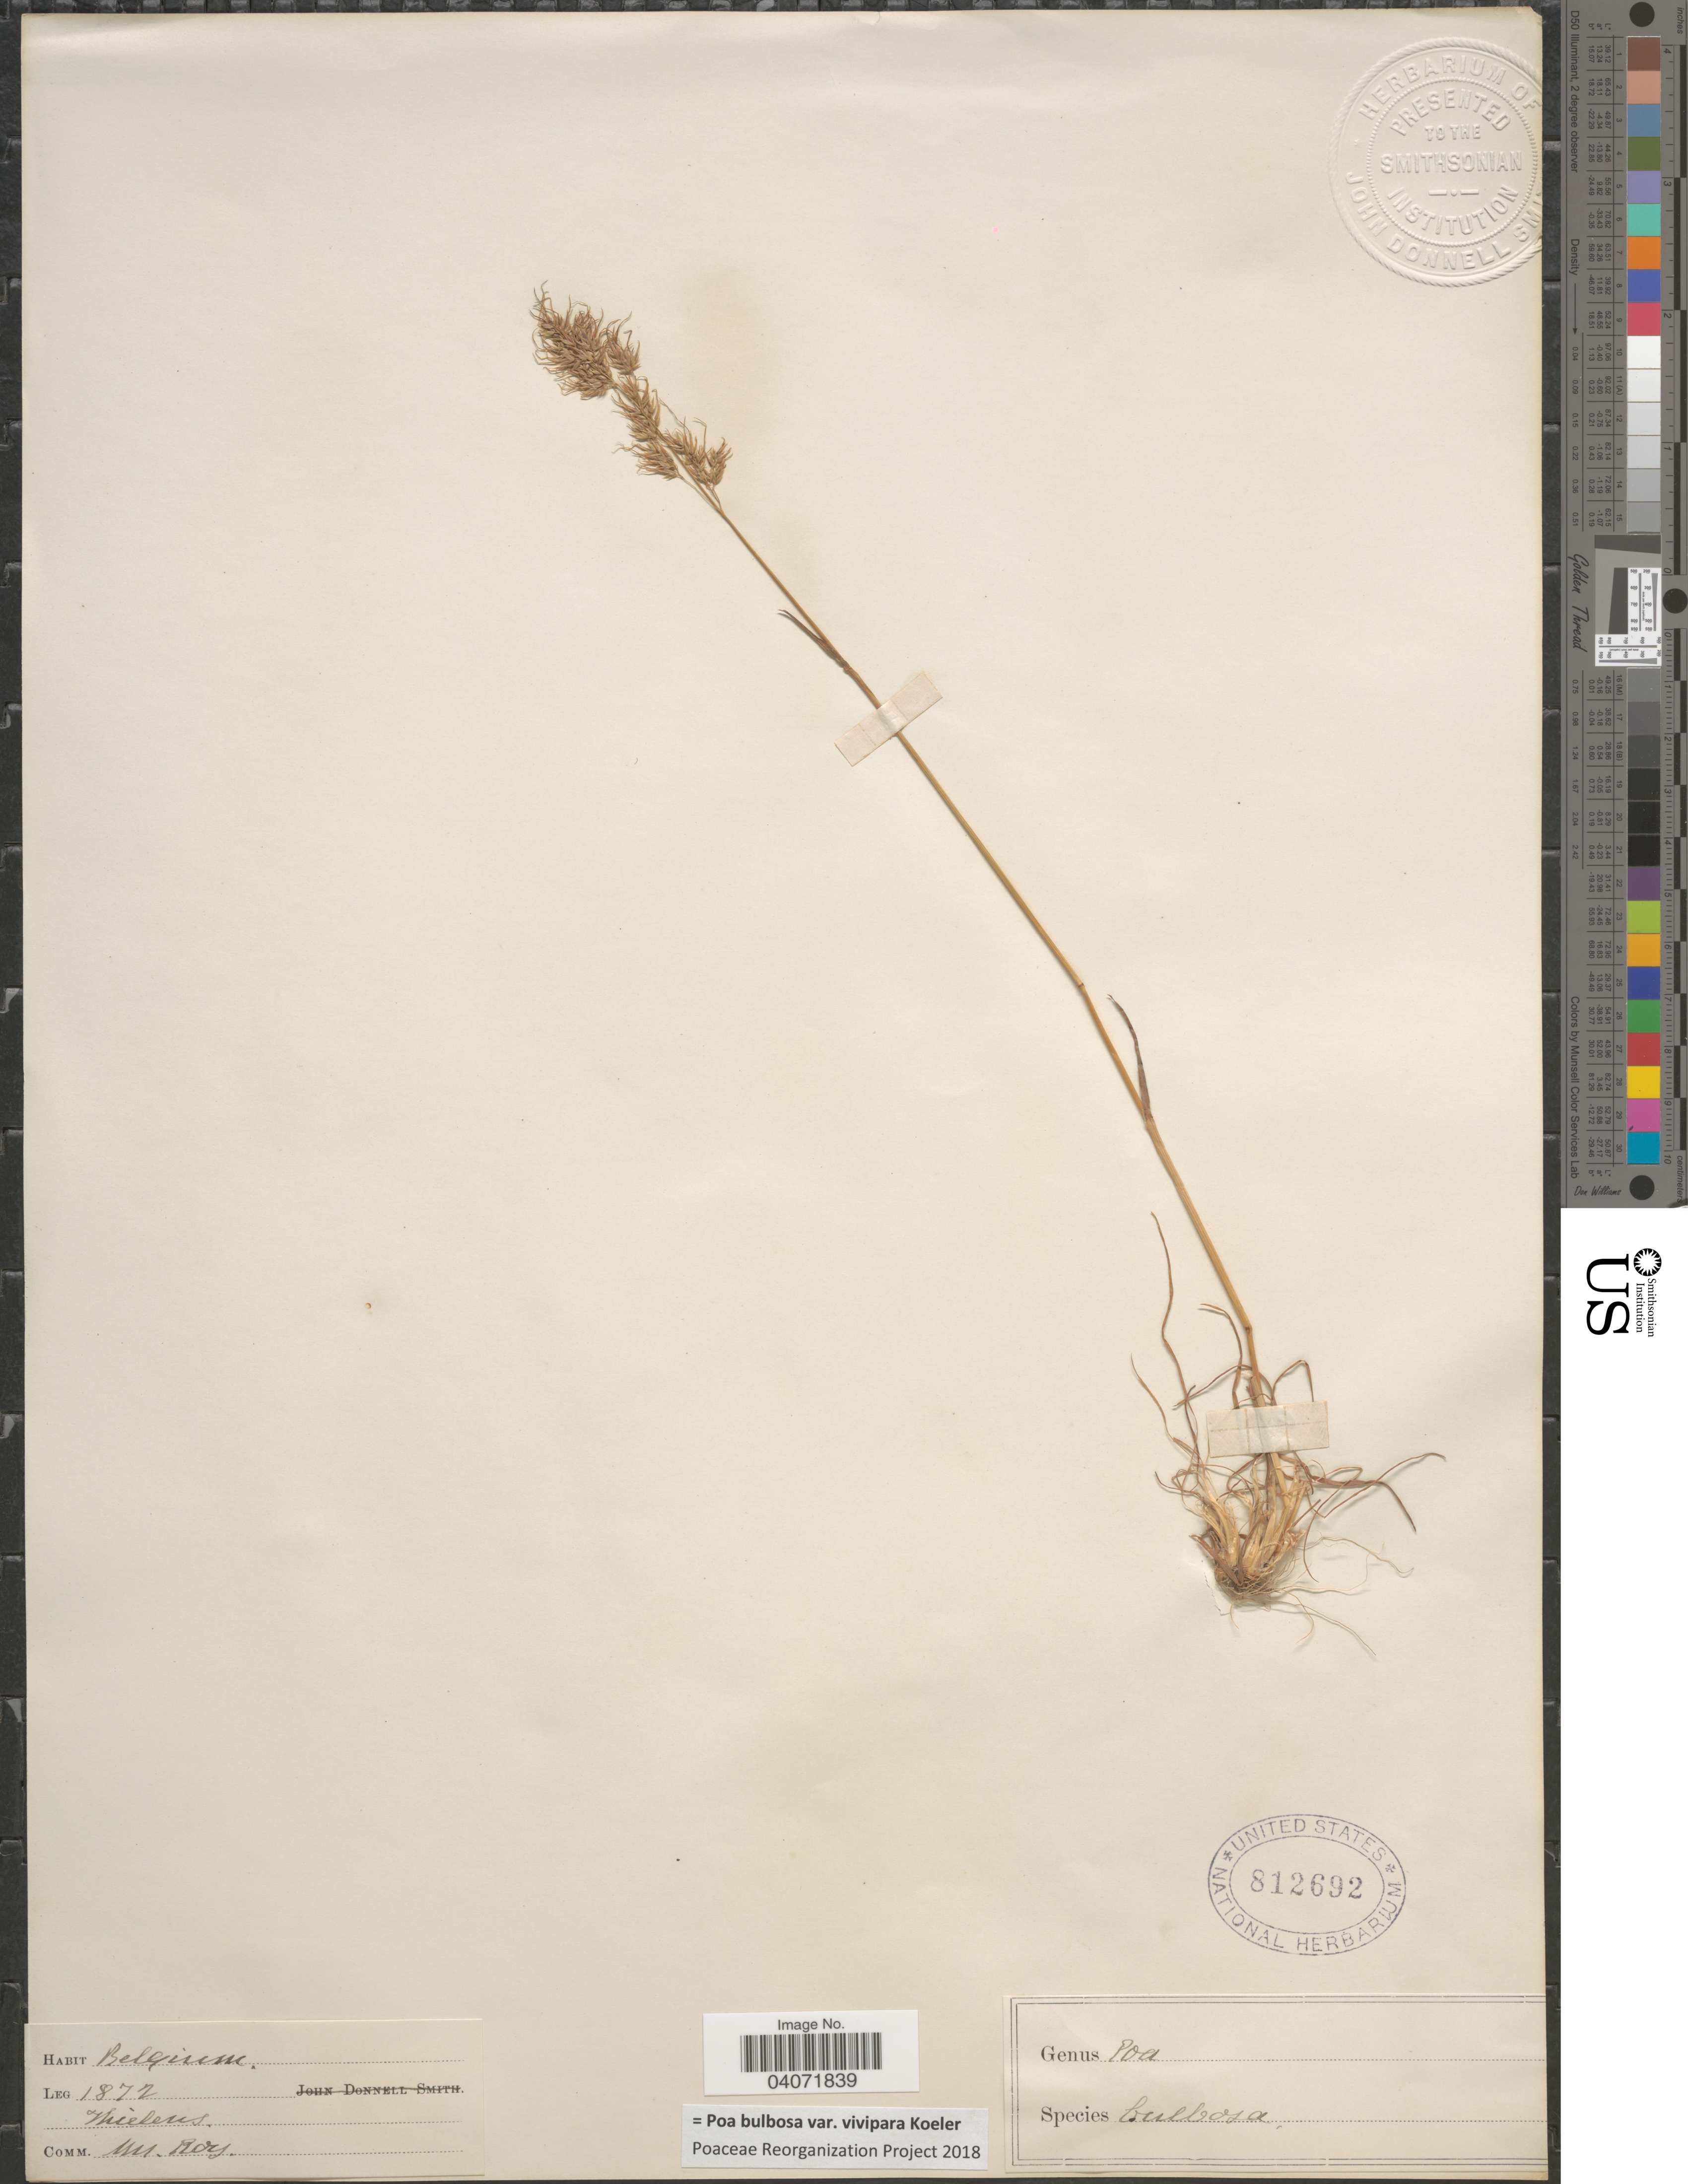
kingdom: Plantae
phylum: Tracheophyta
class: Liliopsida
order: Poales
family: Poaceae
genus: Poa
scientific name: Poa bulbosa subsp. bulbosa var. vivipara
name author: Koeler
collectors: Thielens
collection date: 1877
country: Belgium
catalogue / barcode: US 812692